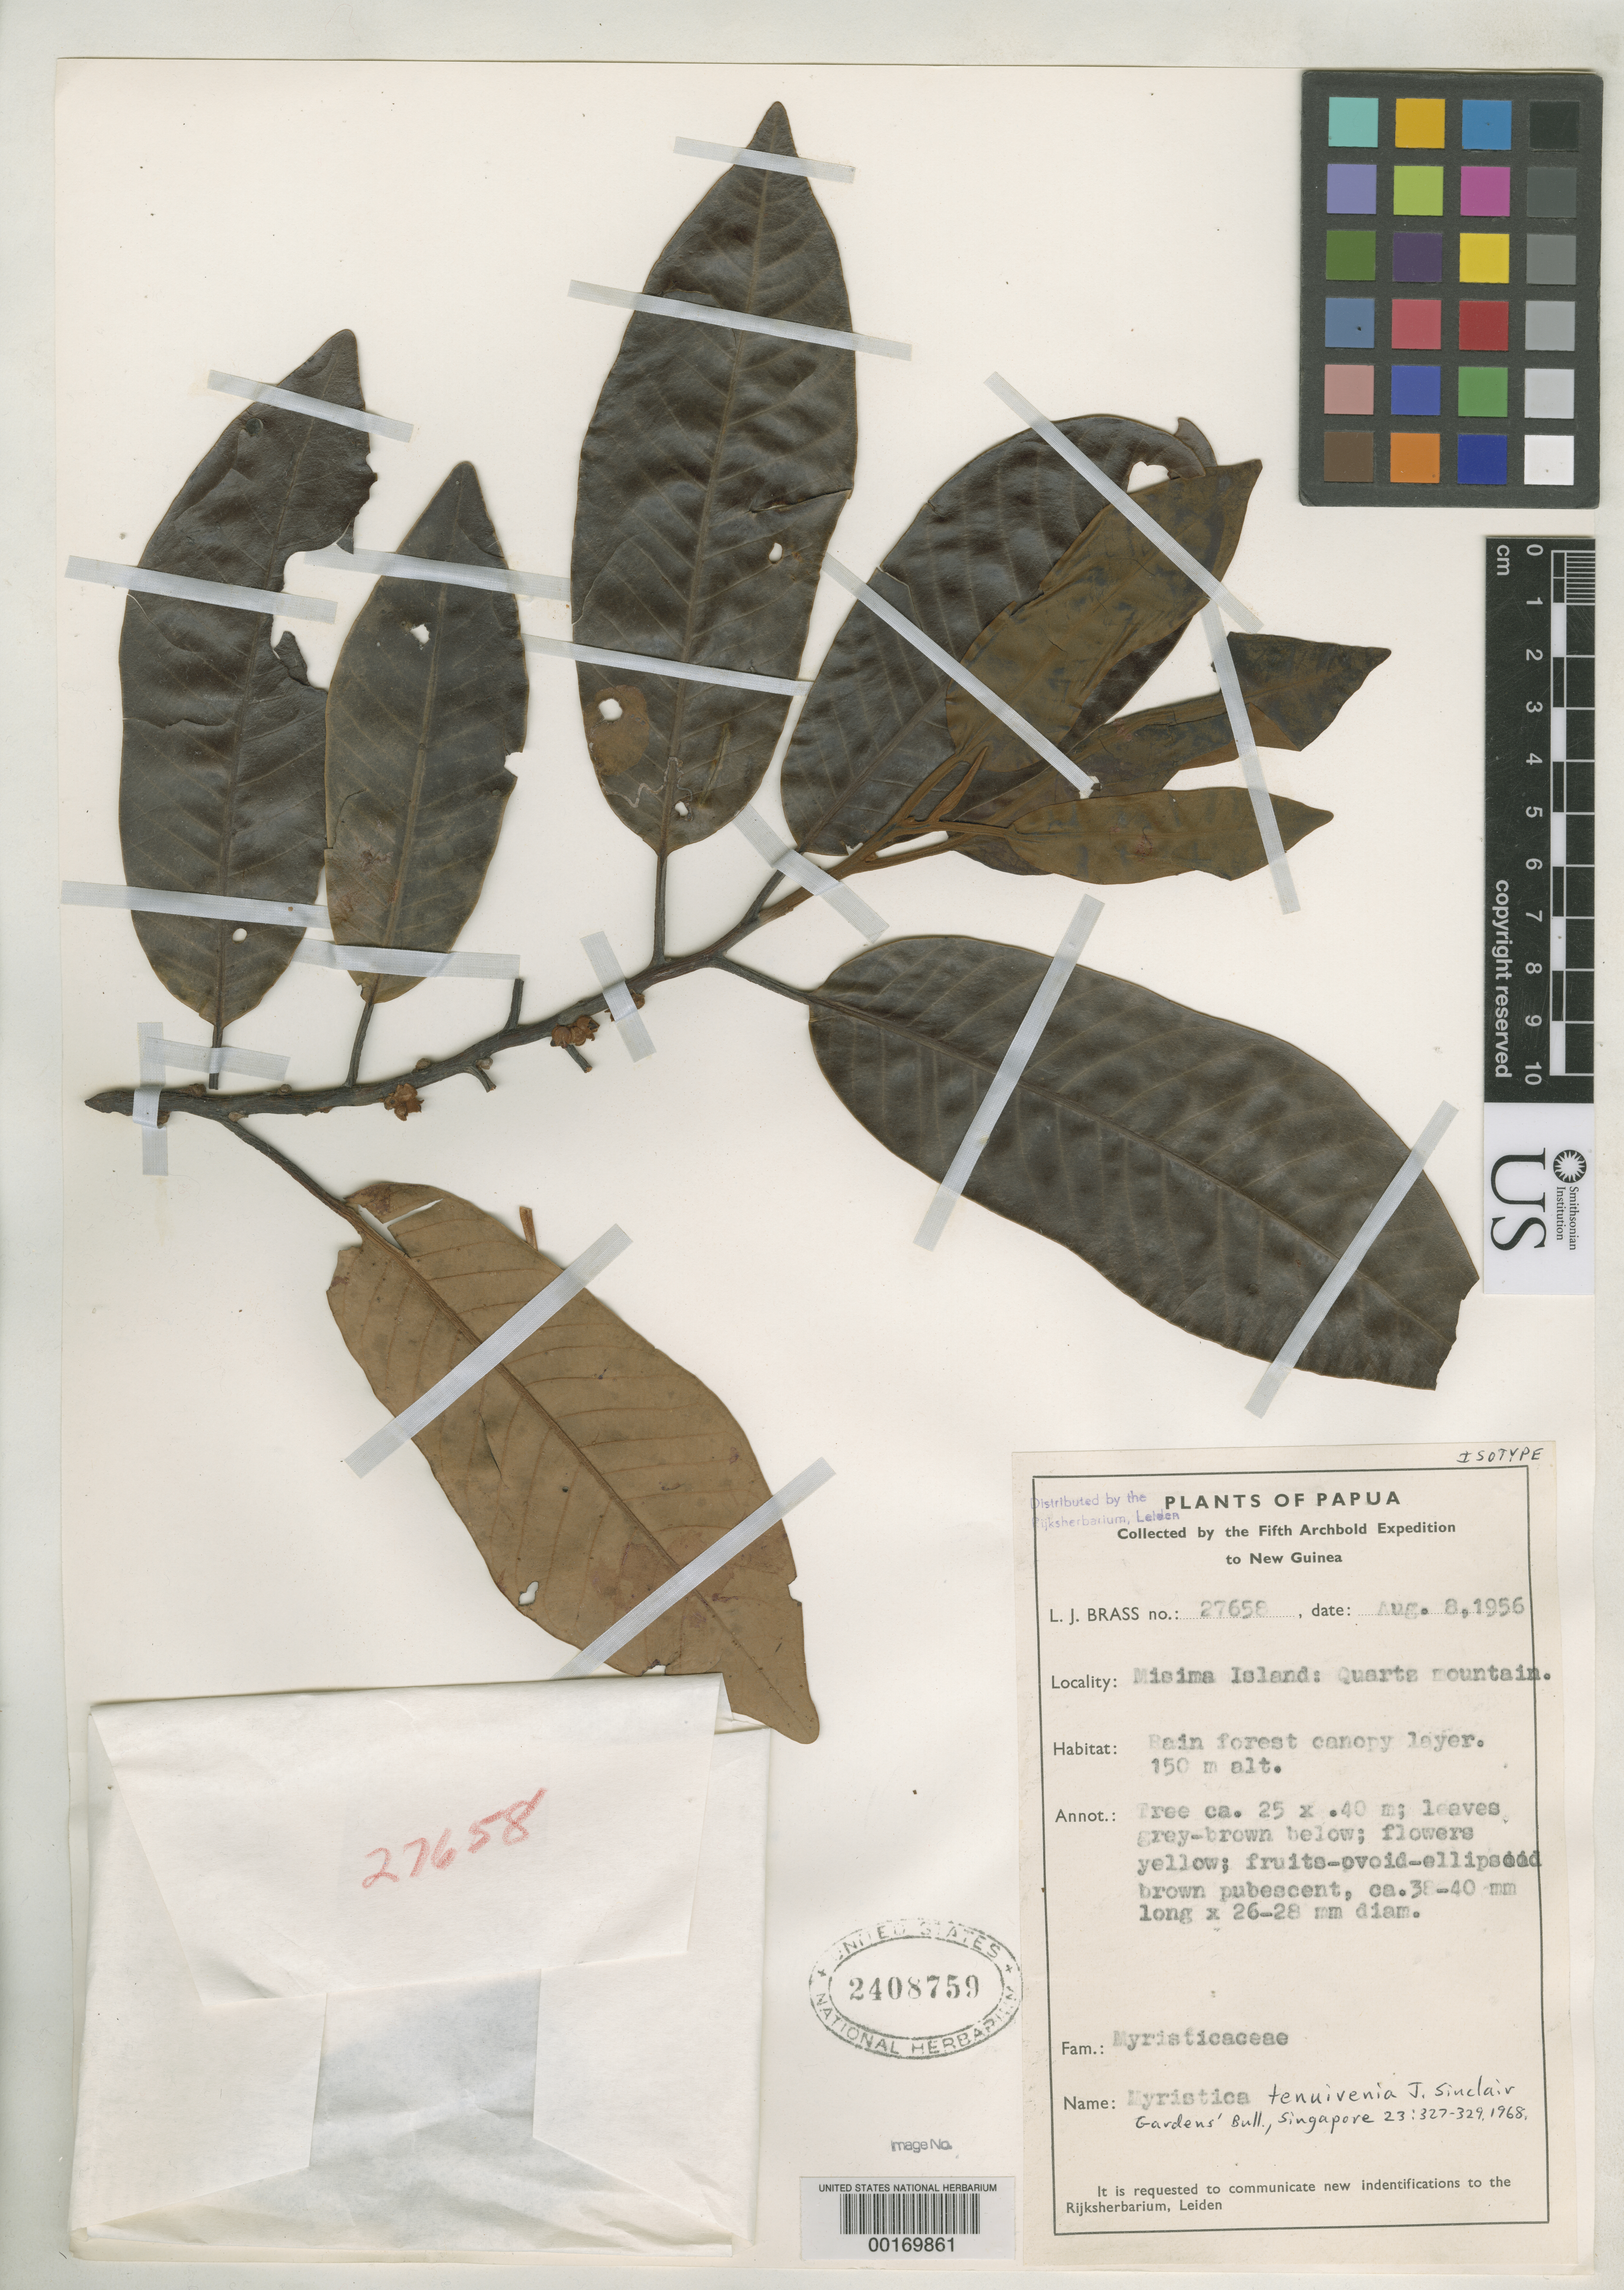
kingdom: Plantae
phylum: Tracheophyta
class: Magnoliopsida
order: Magnoliales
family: Myristicaceae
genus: Myristica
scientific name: Myristica tenuivenia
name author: J. Sinclair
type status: Isotype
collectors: L. J. Brass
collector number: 27658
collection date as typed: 08 Aug 1956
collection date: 1956-08-08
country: Papua New Guinea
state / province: Milne Bay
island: Misima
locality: Quartz mountain. [Louisade Arch.]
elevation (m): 150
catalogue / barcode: US 2408759